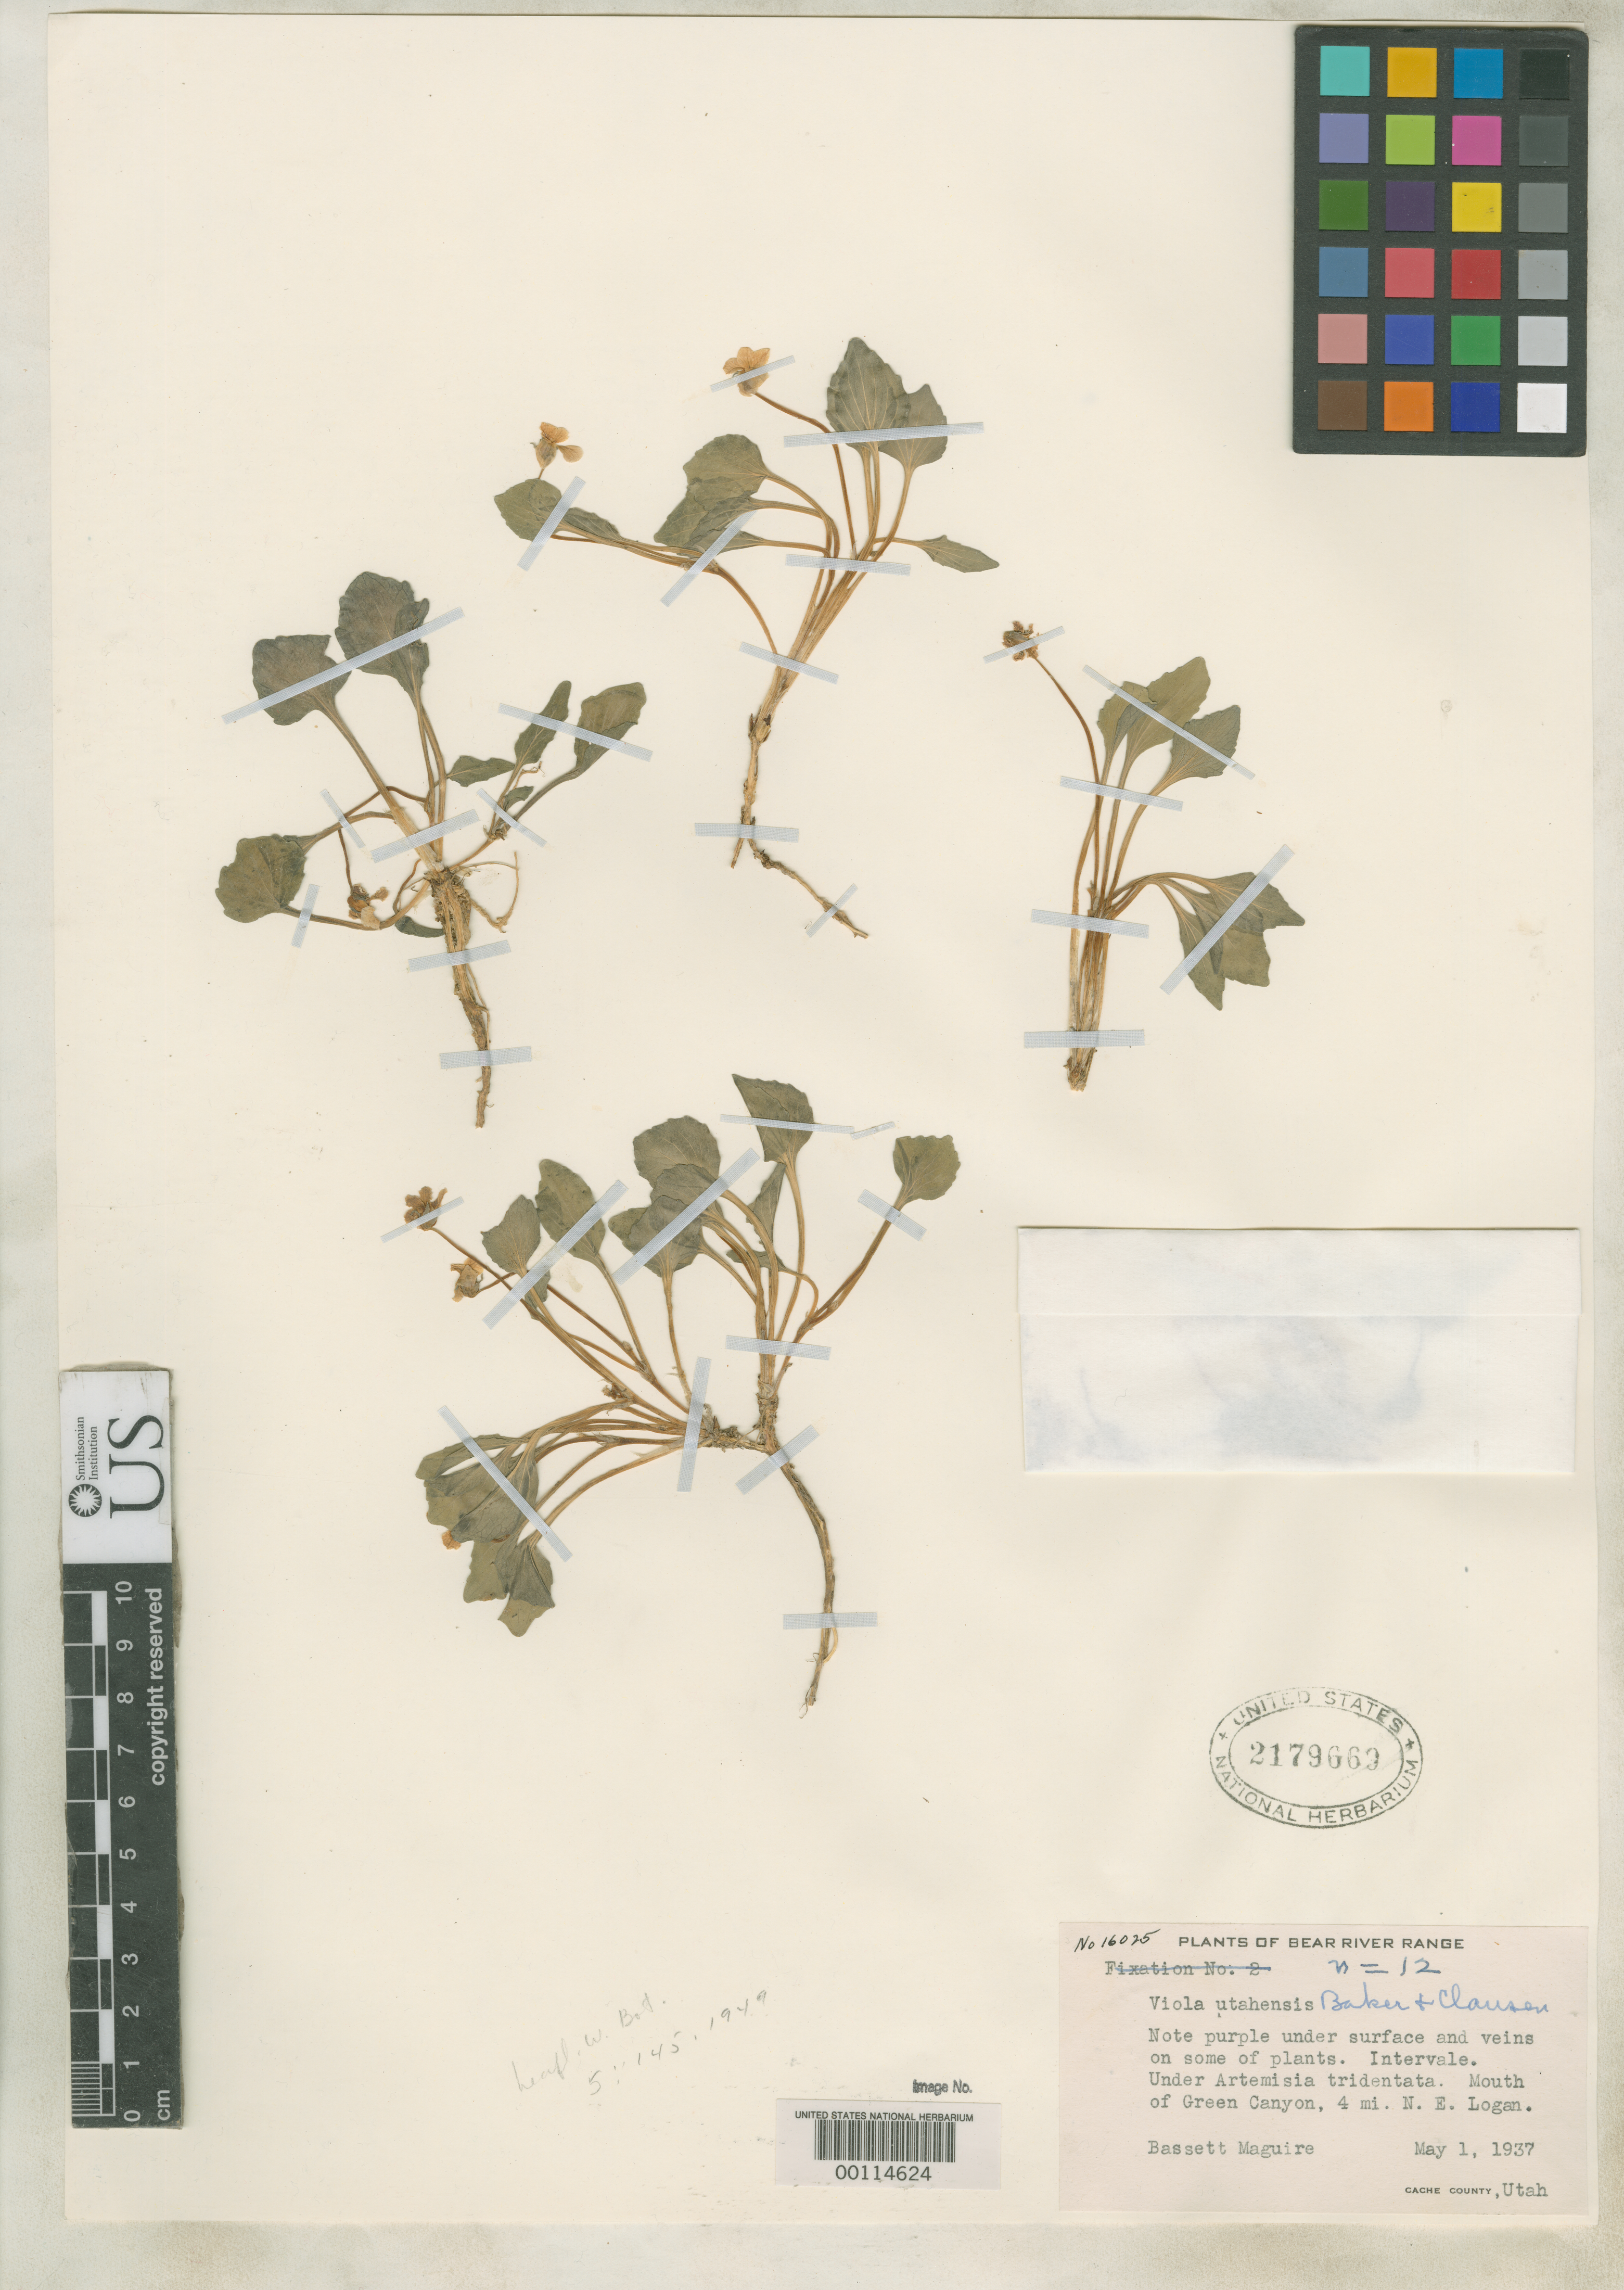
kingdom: Plantae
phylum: Tracheophyta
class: Magnoliopsida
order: Malpighiales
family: Violaceae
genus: Viola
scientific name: Viola utahensis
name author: M.S. Baker & J.C. Clausen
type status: Isotype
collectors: B. Maguire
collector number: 16025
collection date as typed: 01 May 1937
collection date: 1937-05-01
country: United States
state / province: Utah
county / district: Cache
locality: Logan, mouth of Providence Canyon.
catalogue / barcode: US 2179669